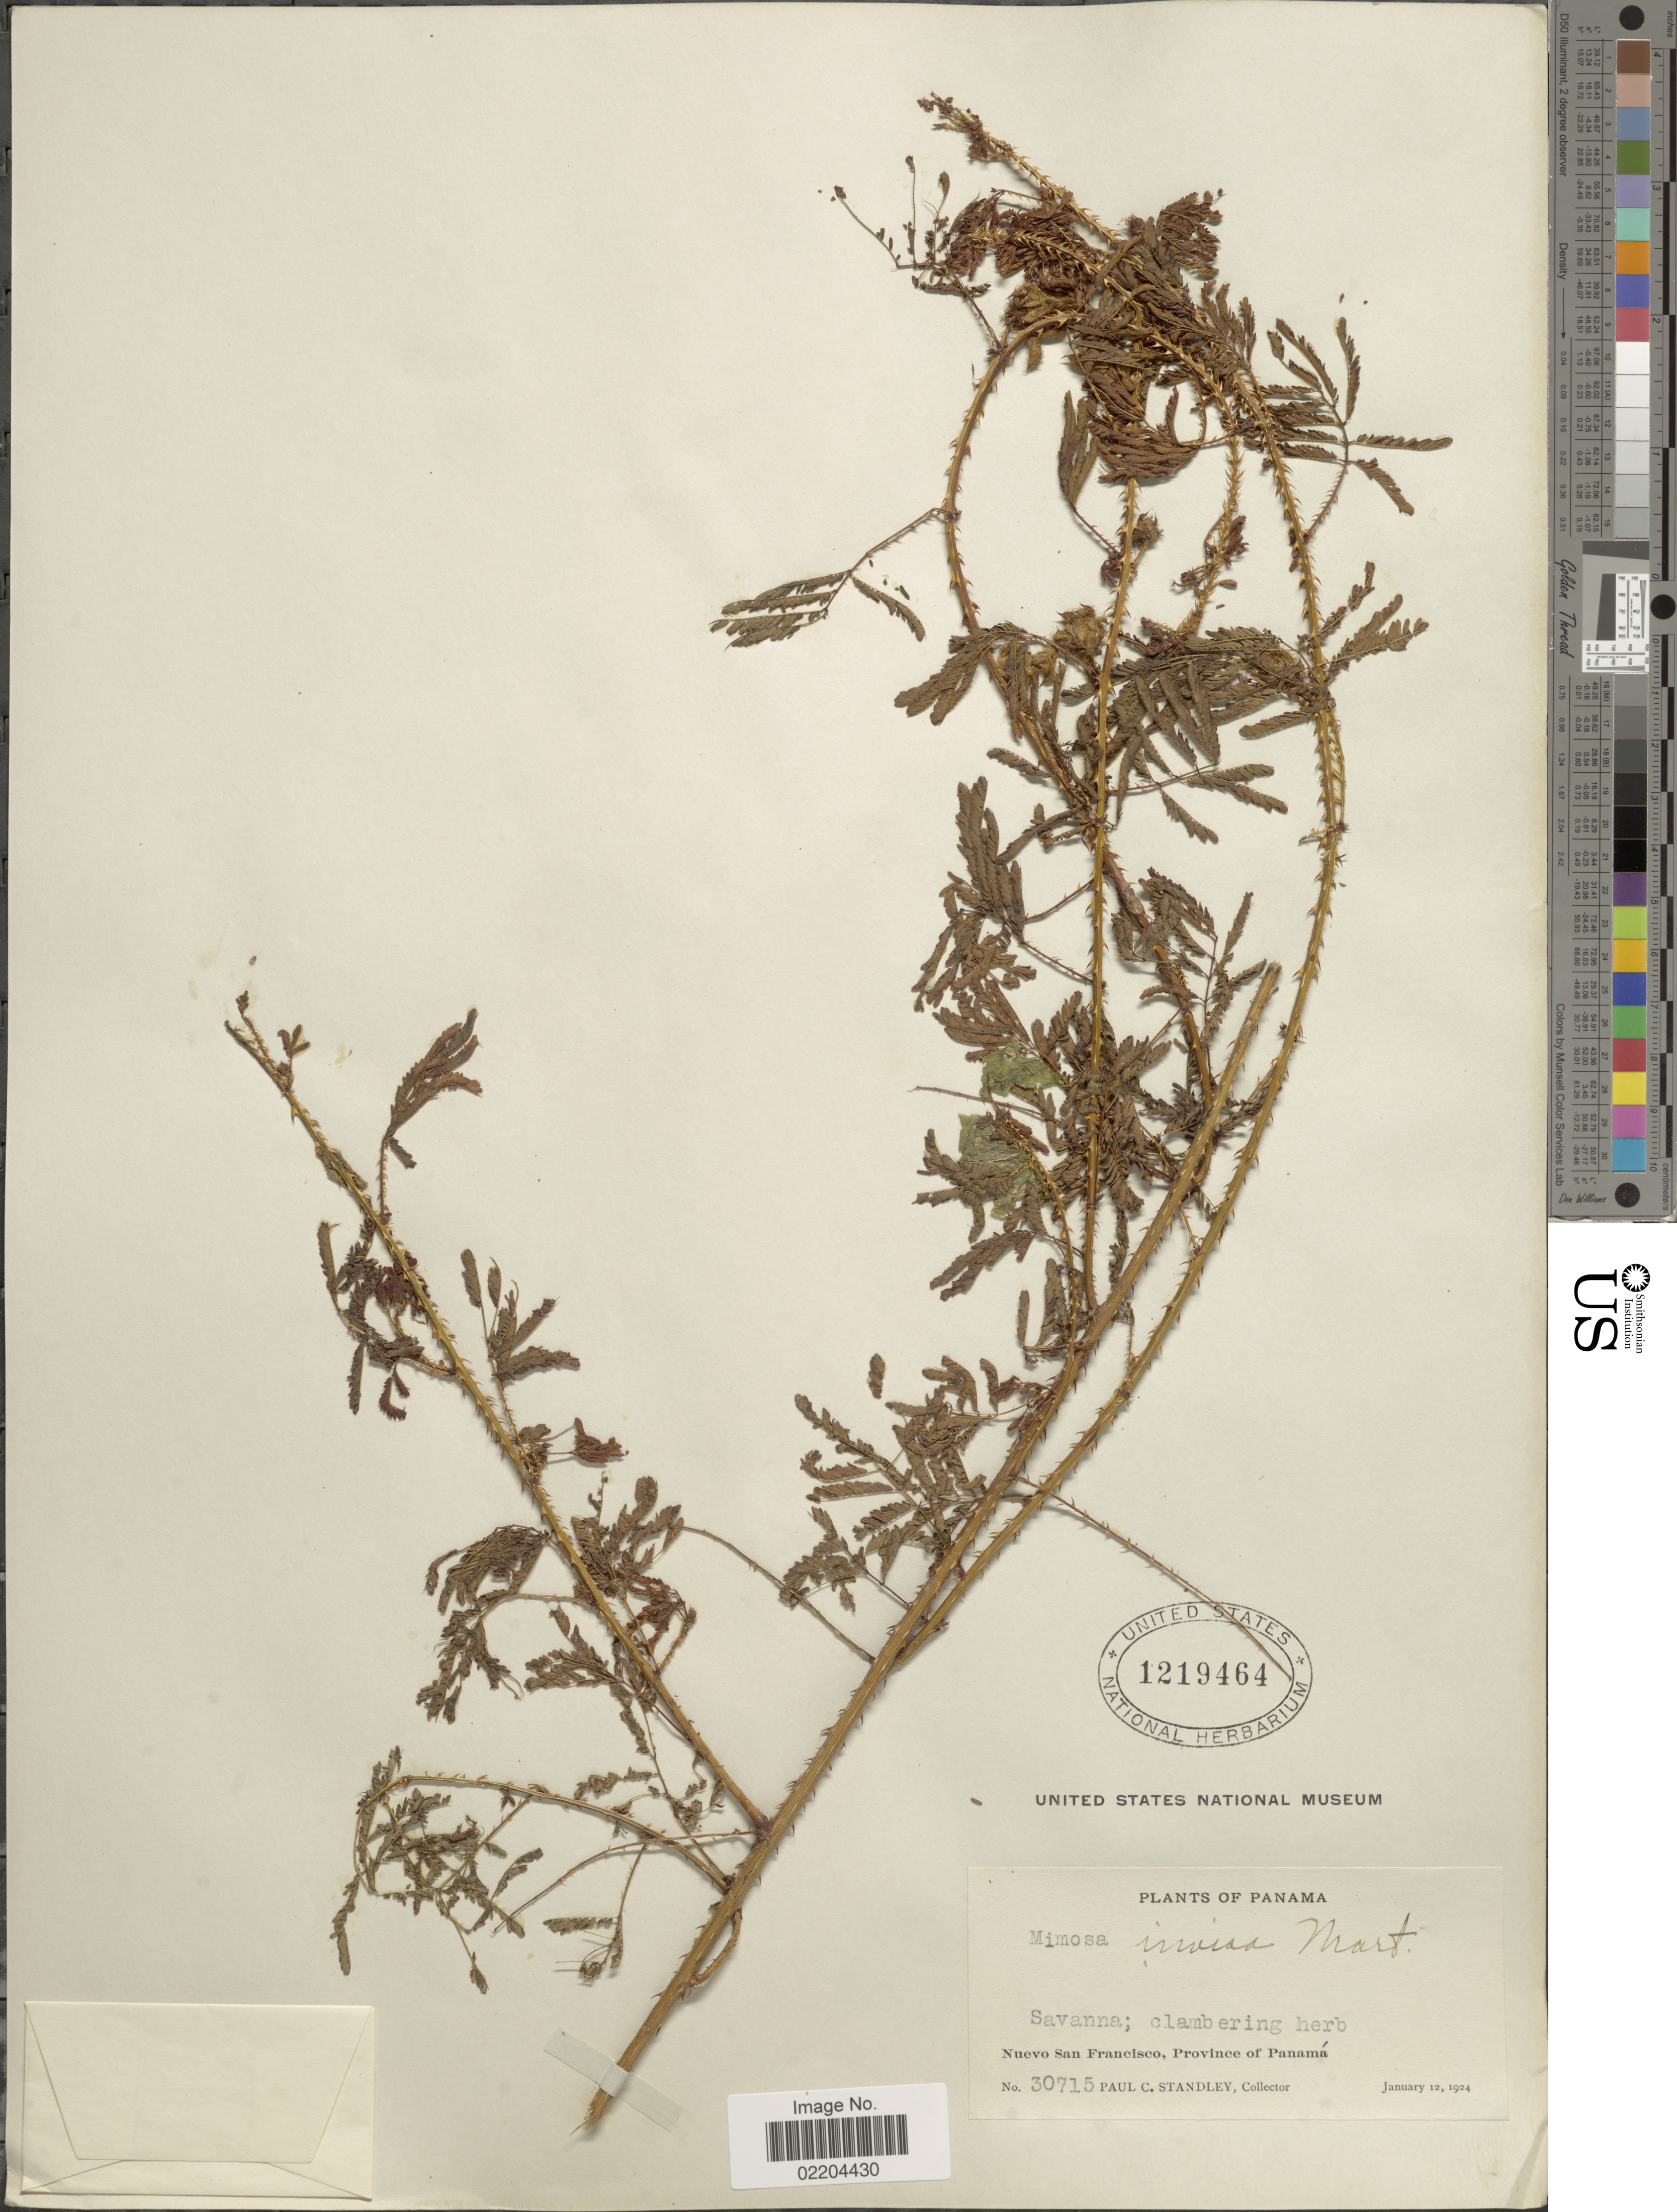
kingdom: Plantae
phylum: Tracheophyta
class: Magnoliopsida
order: Fabales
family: Fabaceae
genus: Mimosa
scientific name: Mimosa invisa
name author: Mart. ex Colla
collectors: P. C. Standley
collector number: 30715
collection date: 1924-01-12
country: Panama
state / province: Panamá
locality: Panama. Nuevo San Francisco, province of Panama.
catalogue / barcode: US 1219464